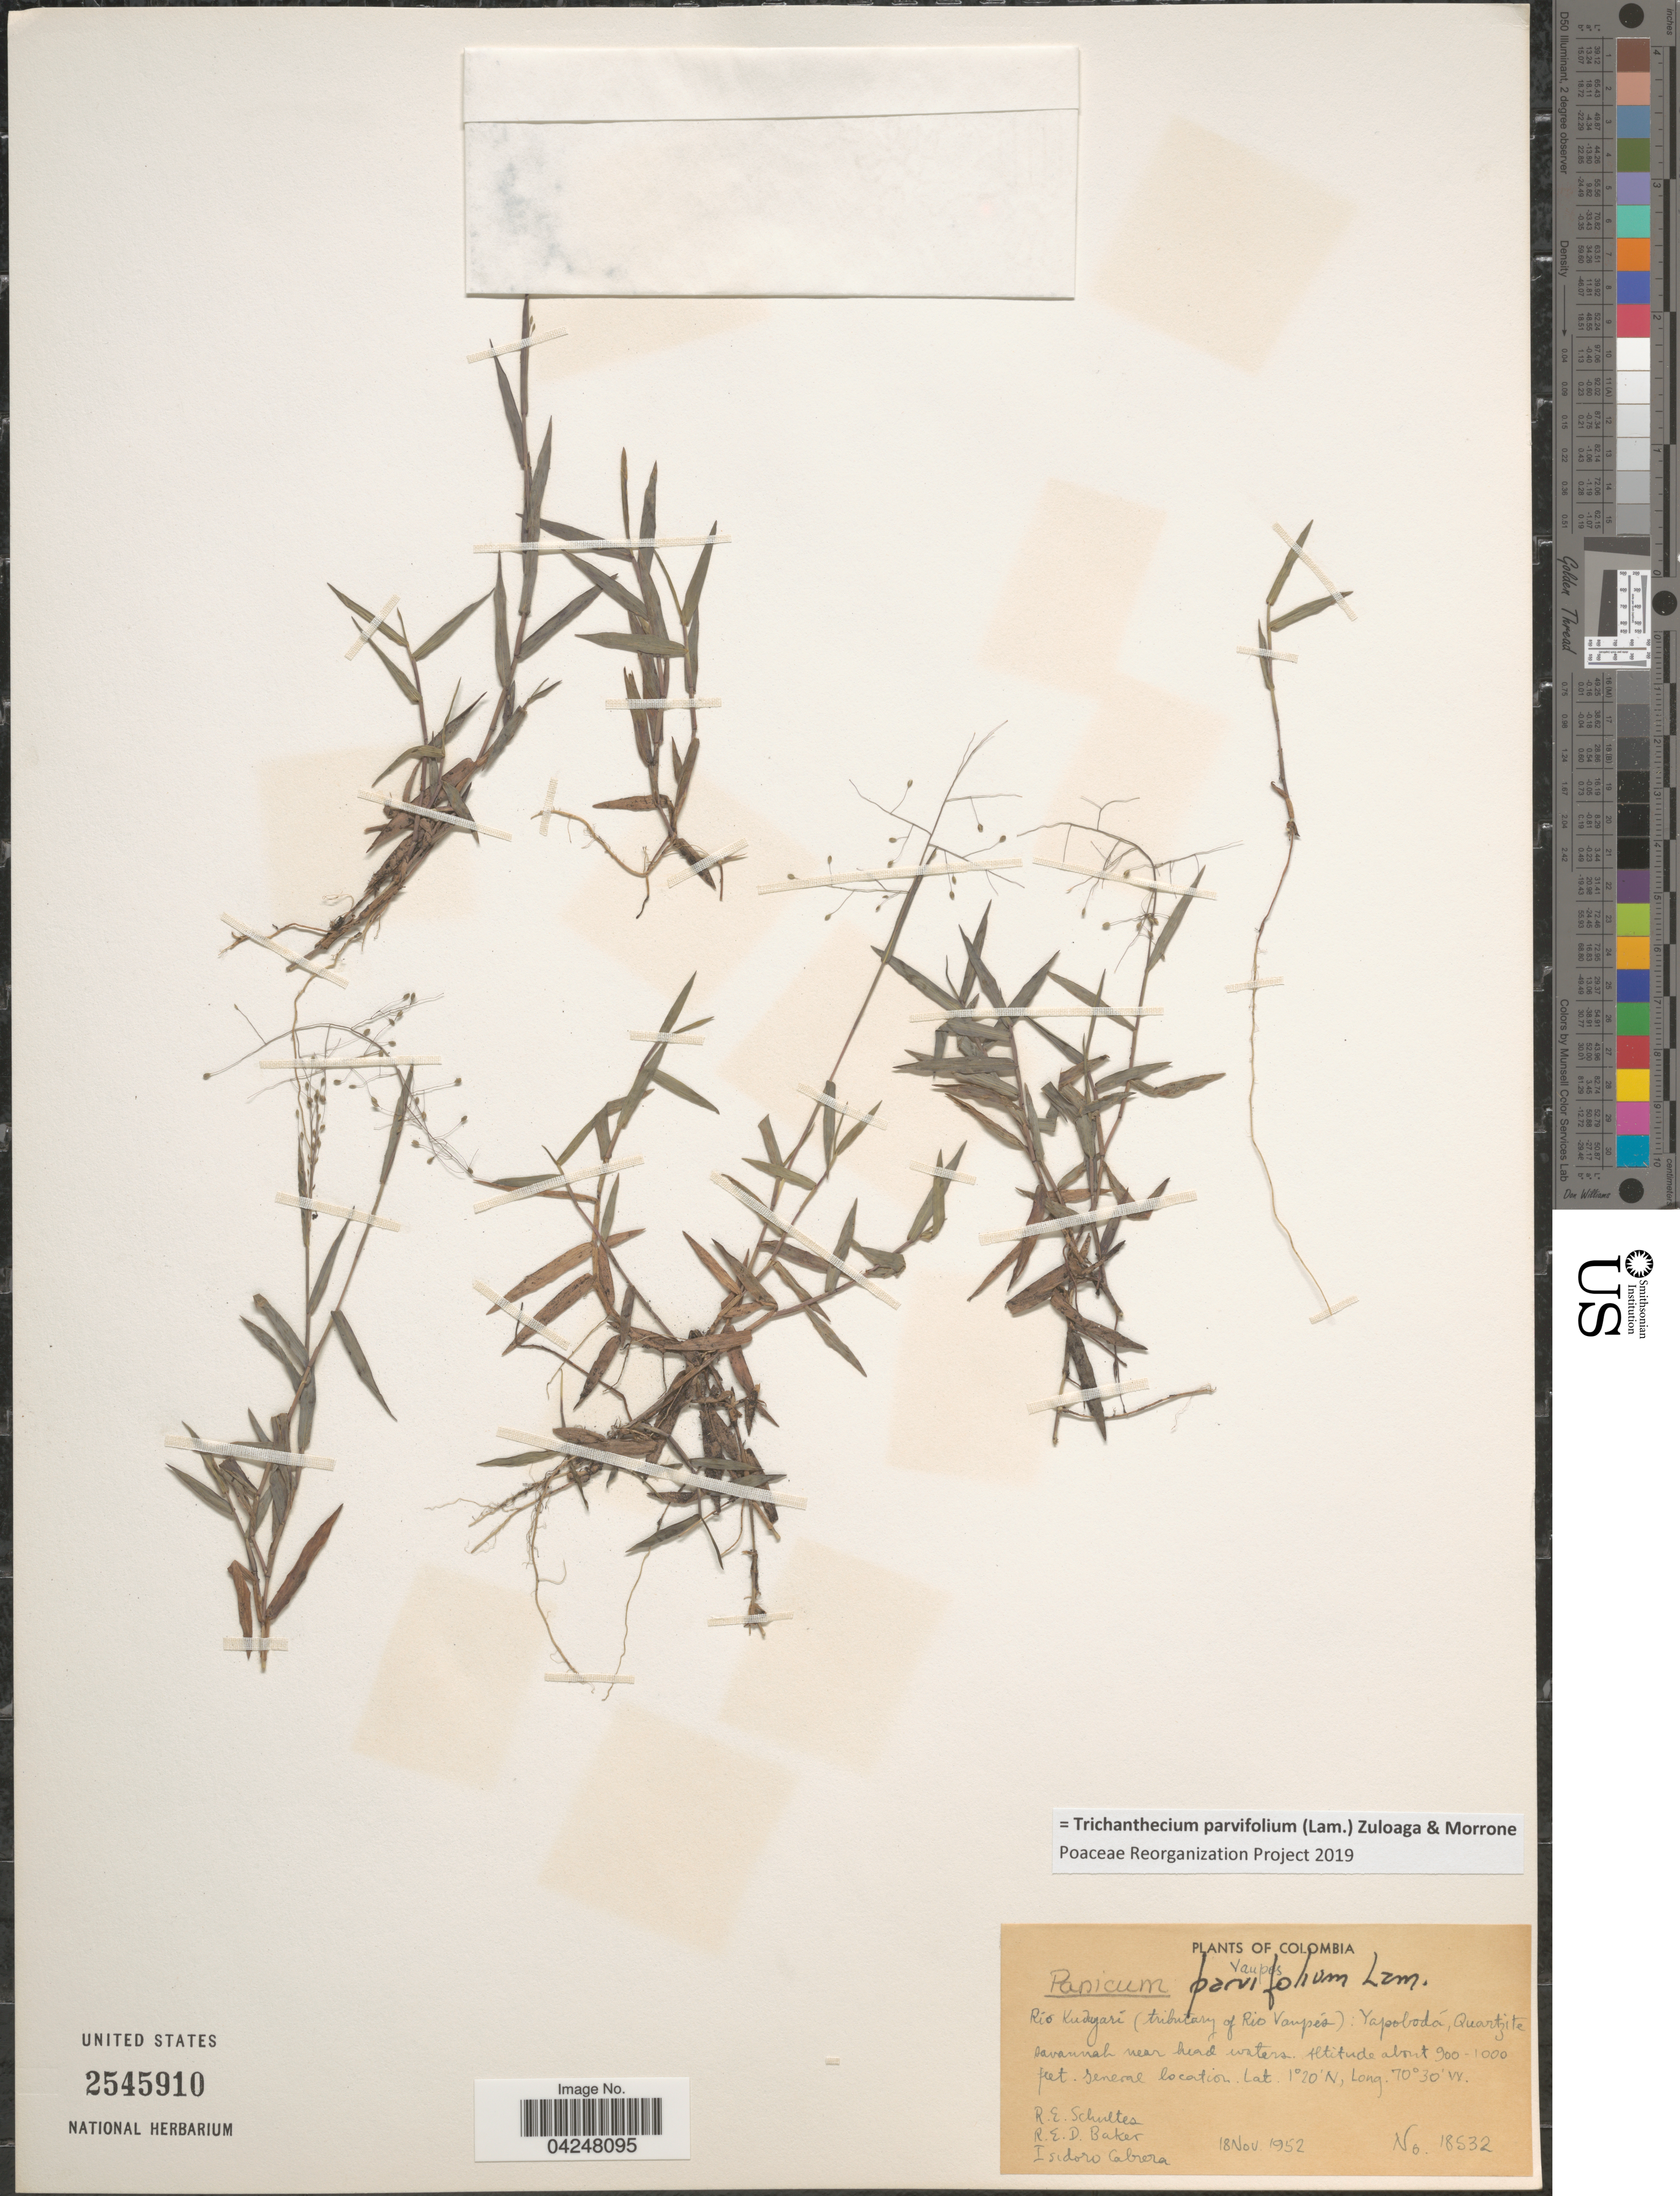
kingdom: Plantae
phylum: Tracheophyta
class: Liliopsida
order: Poales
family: Poaceae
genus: Trichanthecium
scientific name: Trichanthecium parvifolium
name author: (Lam.) Zuloaga & Morrone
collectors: R. E. Schultes, R. E. D. Baker & I. Cabrera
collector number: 18532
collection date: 1952-11-18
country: Colombia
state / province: Vaupés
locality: Rio Kudyarí (tributary of Rio Vaupés): Yapobodá, Quartzite savannah near head waters.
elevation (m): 274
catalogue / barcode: US 2545910